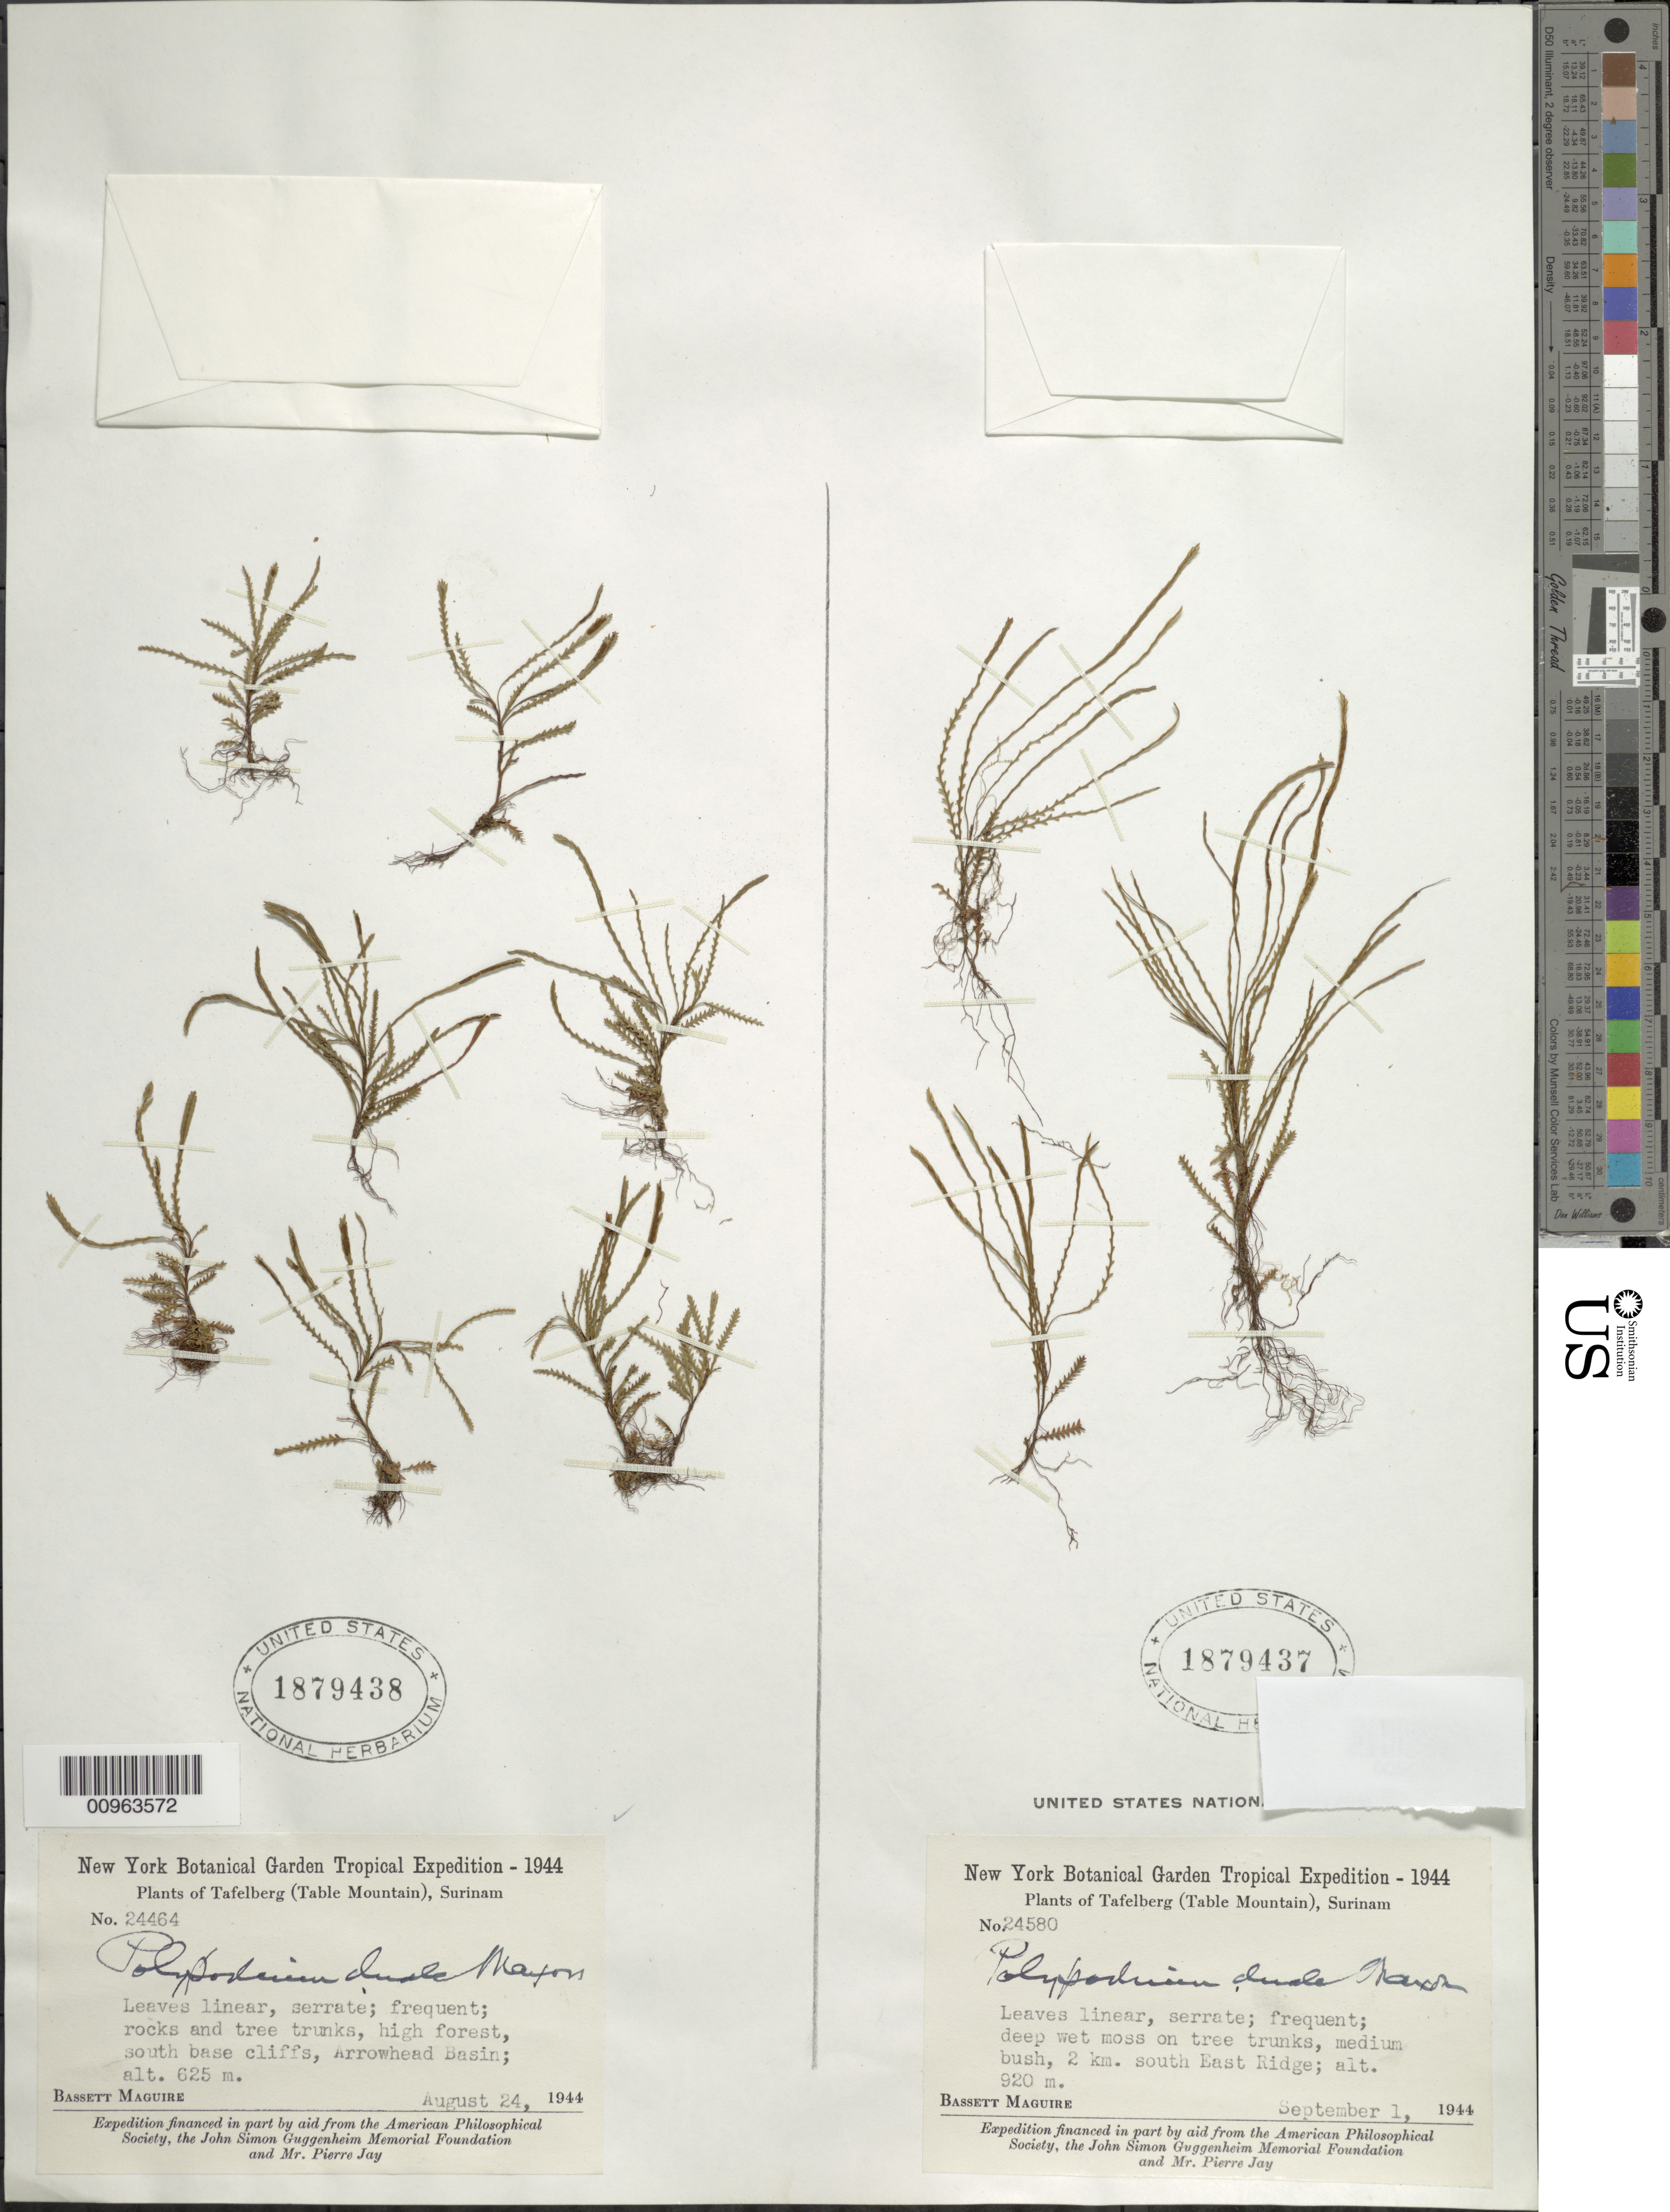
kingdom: Plantae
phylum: Tracheophyta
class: Polypodiopsida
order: Polypodiales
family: Polypodiaceae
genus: Cochlidium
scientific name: Cochlidium serrulatum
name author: (Sw.) L.E. Bishop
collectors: B. Maguire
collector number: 24464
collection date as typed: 24-Aug-44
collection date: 1944-08-24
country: Suriname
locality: Tafelberg (Table Mountain), Arrowhead Basin, S base cliffs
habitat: High forest, rocks and tree trunks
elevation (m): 625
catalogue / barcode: US 1879438